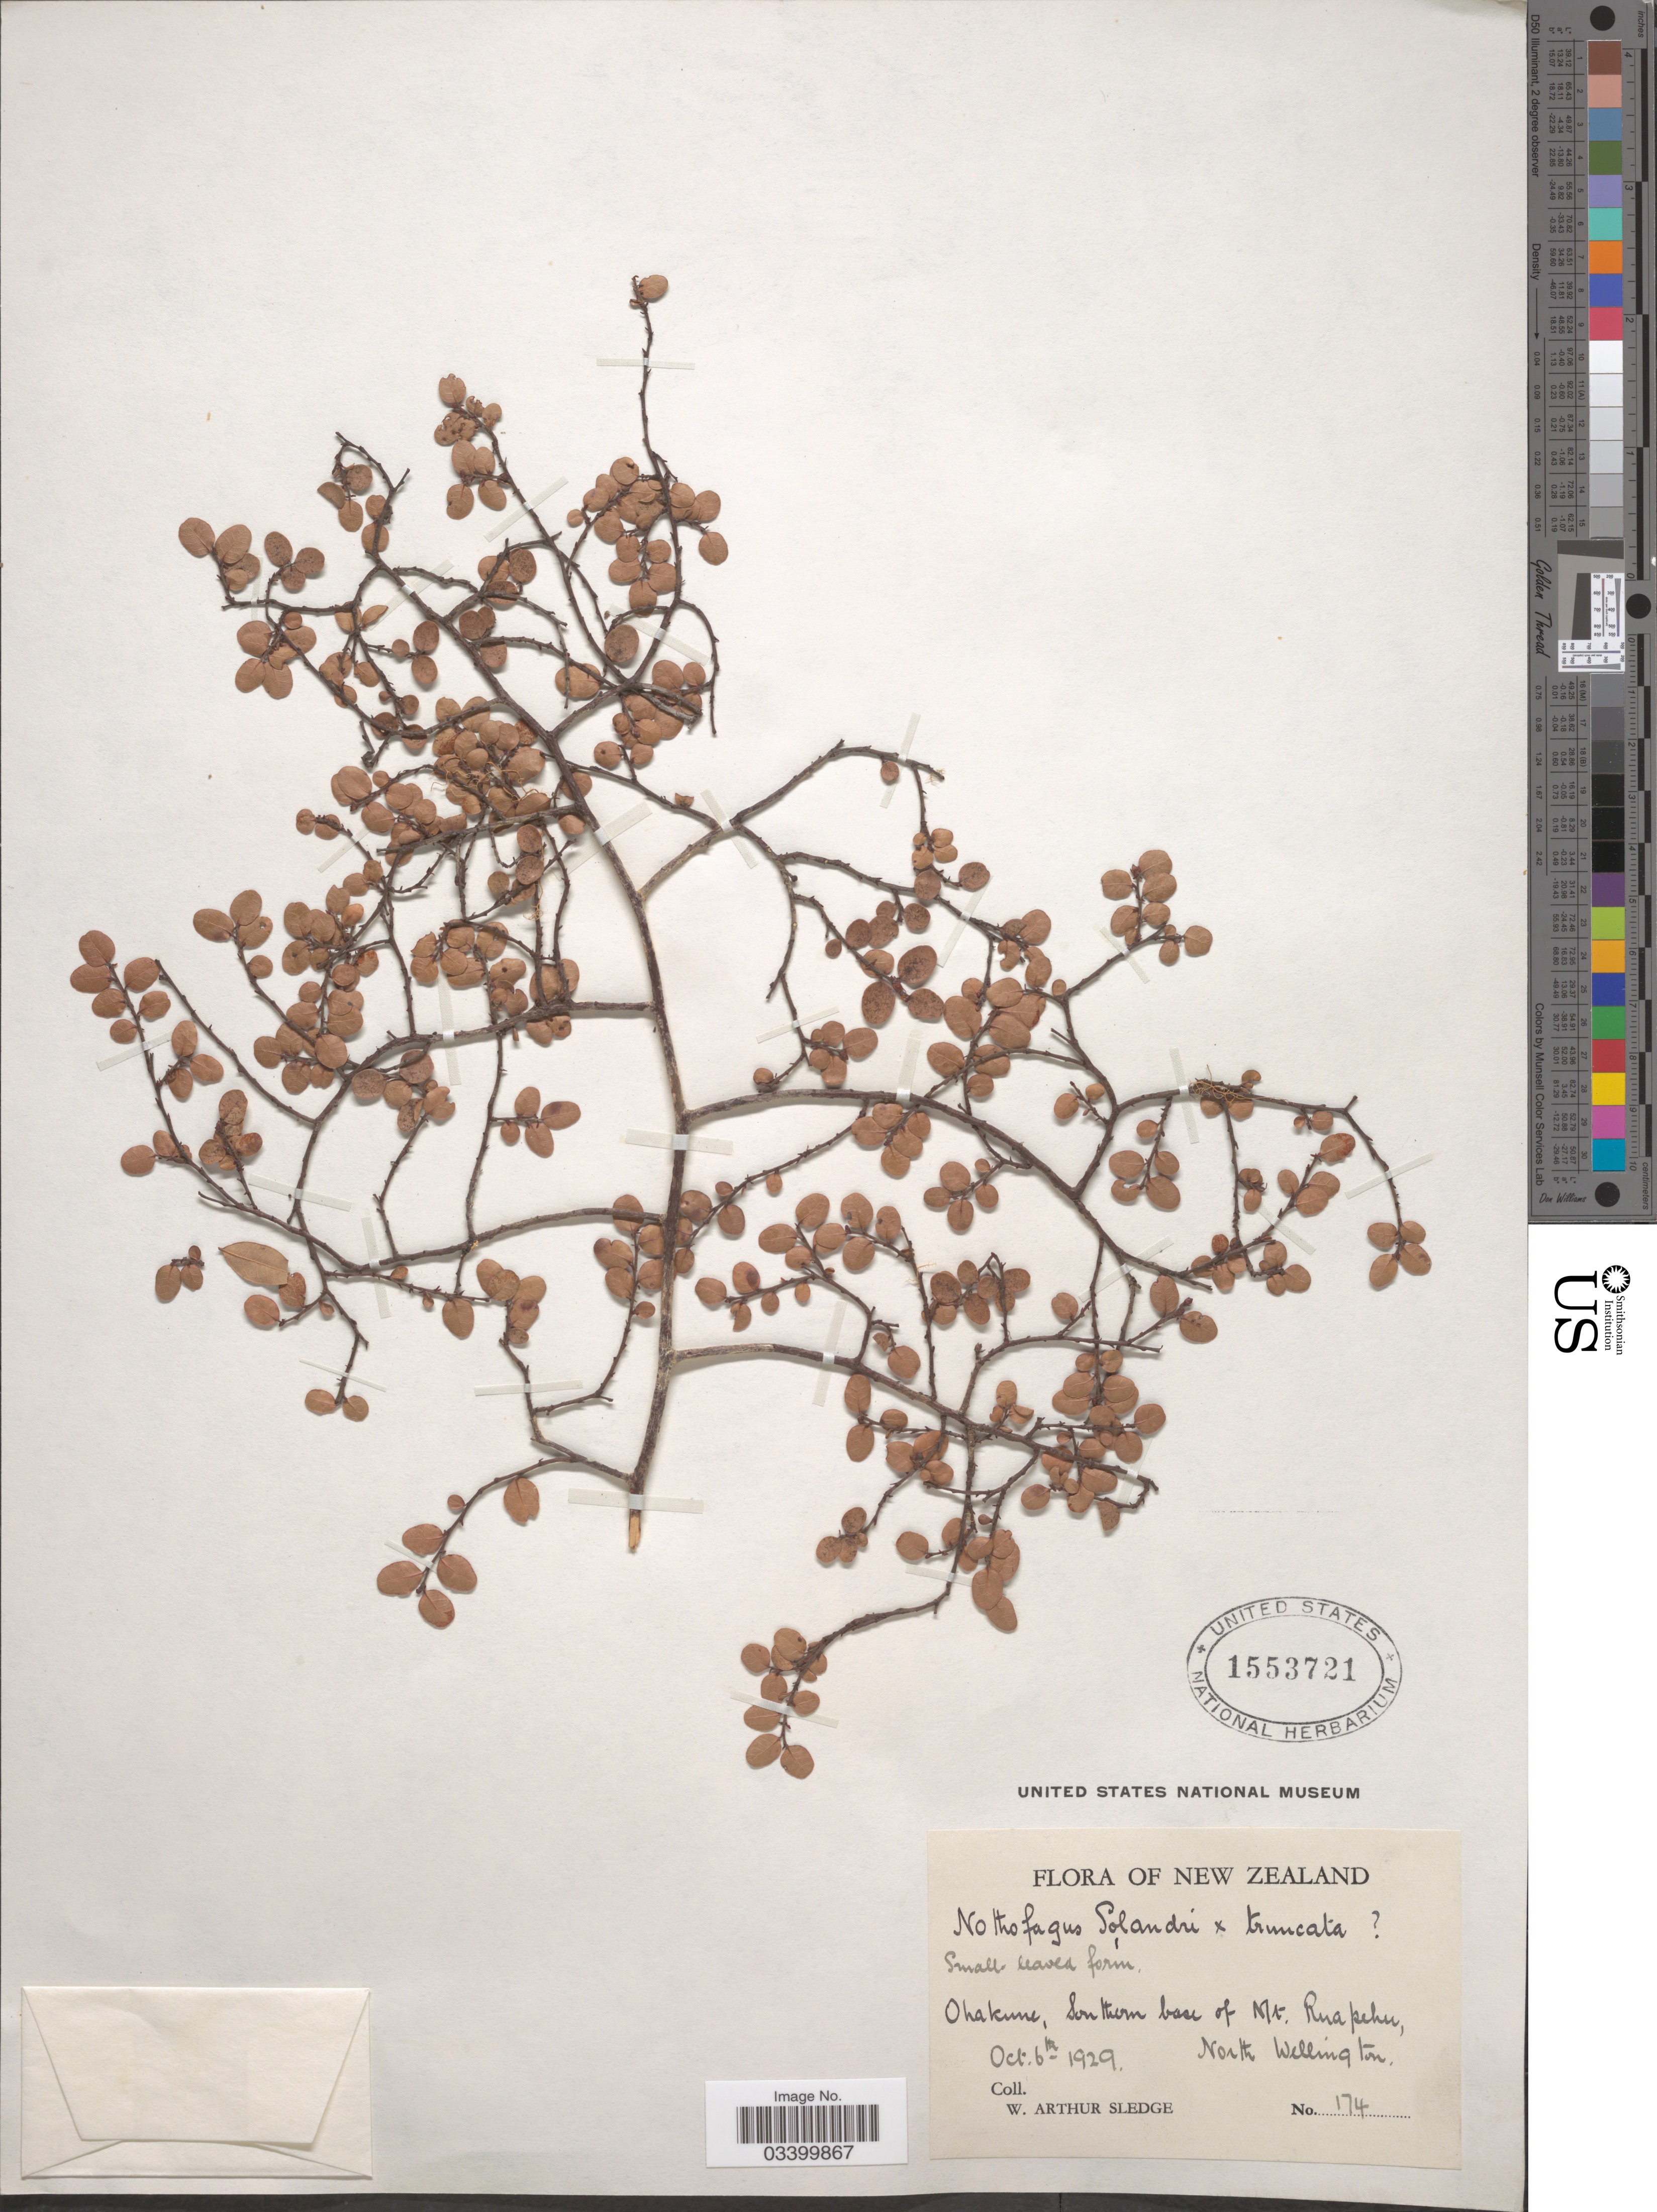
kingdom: Plantae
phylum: Tracheophyta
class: Magnoliopsida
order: Fagales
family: Nothofagaceae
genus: Nothofagus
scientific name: Nothofagus solandri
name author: (Hook. f.) Oerst.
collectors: W. A. Sledge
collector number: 174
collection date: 1929-10-06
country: New Zealand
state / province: Wellington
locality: Ohakune, Southern base of Mt. Ruapehu, North Wellington.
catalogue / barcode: US 1553721